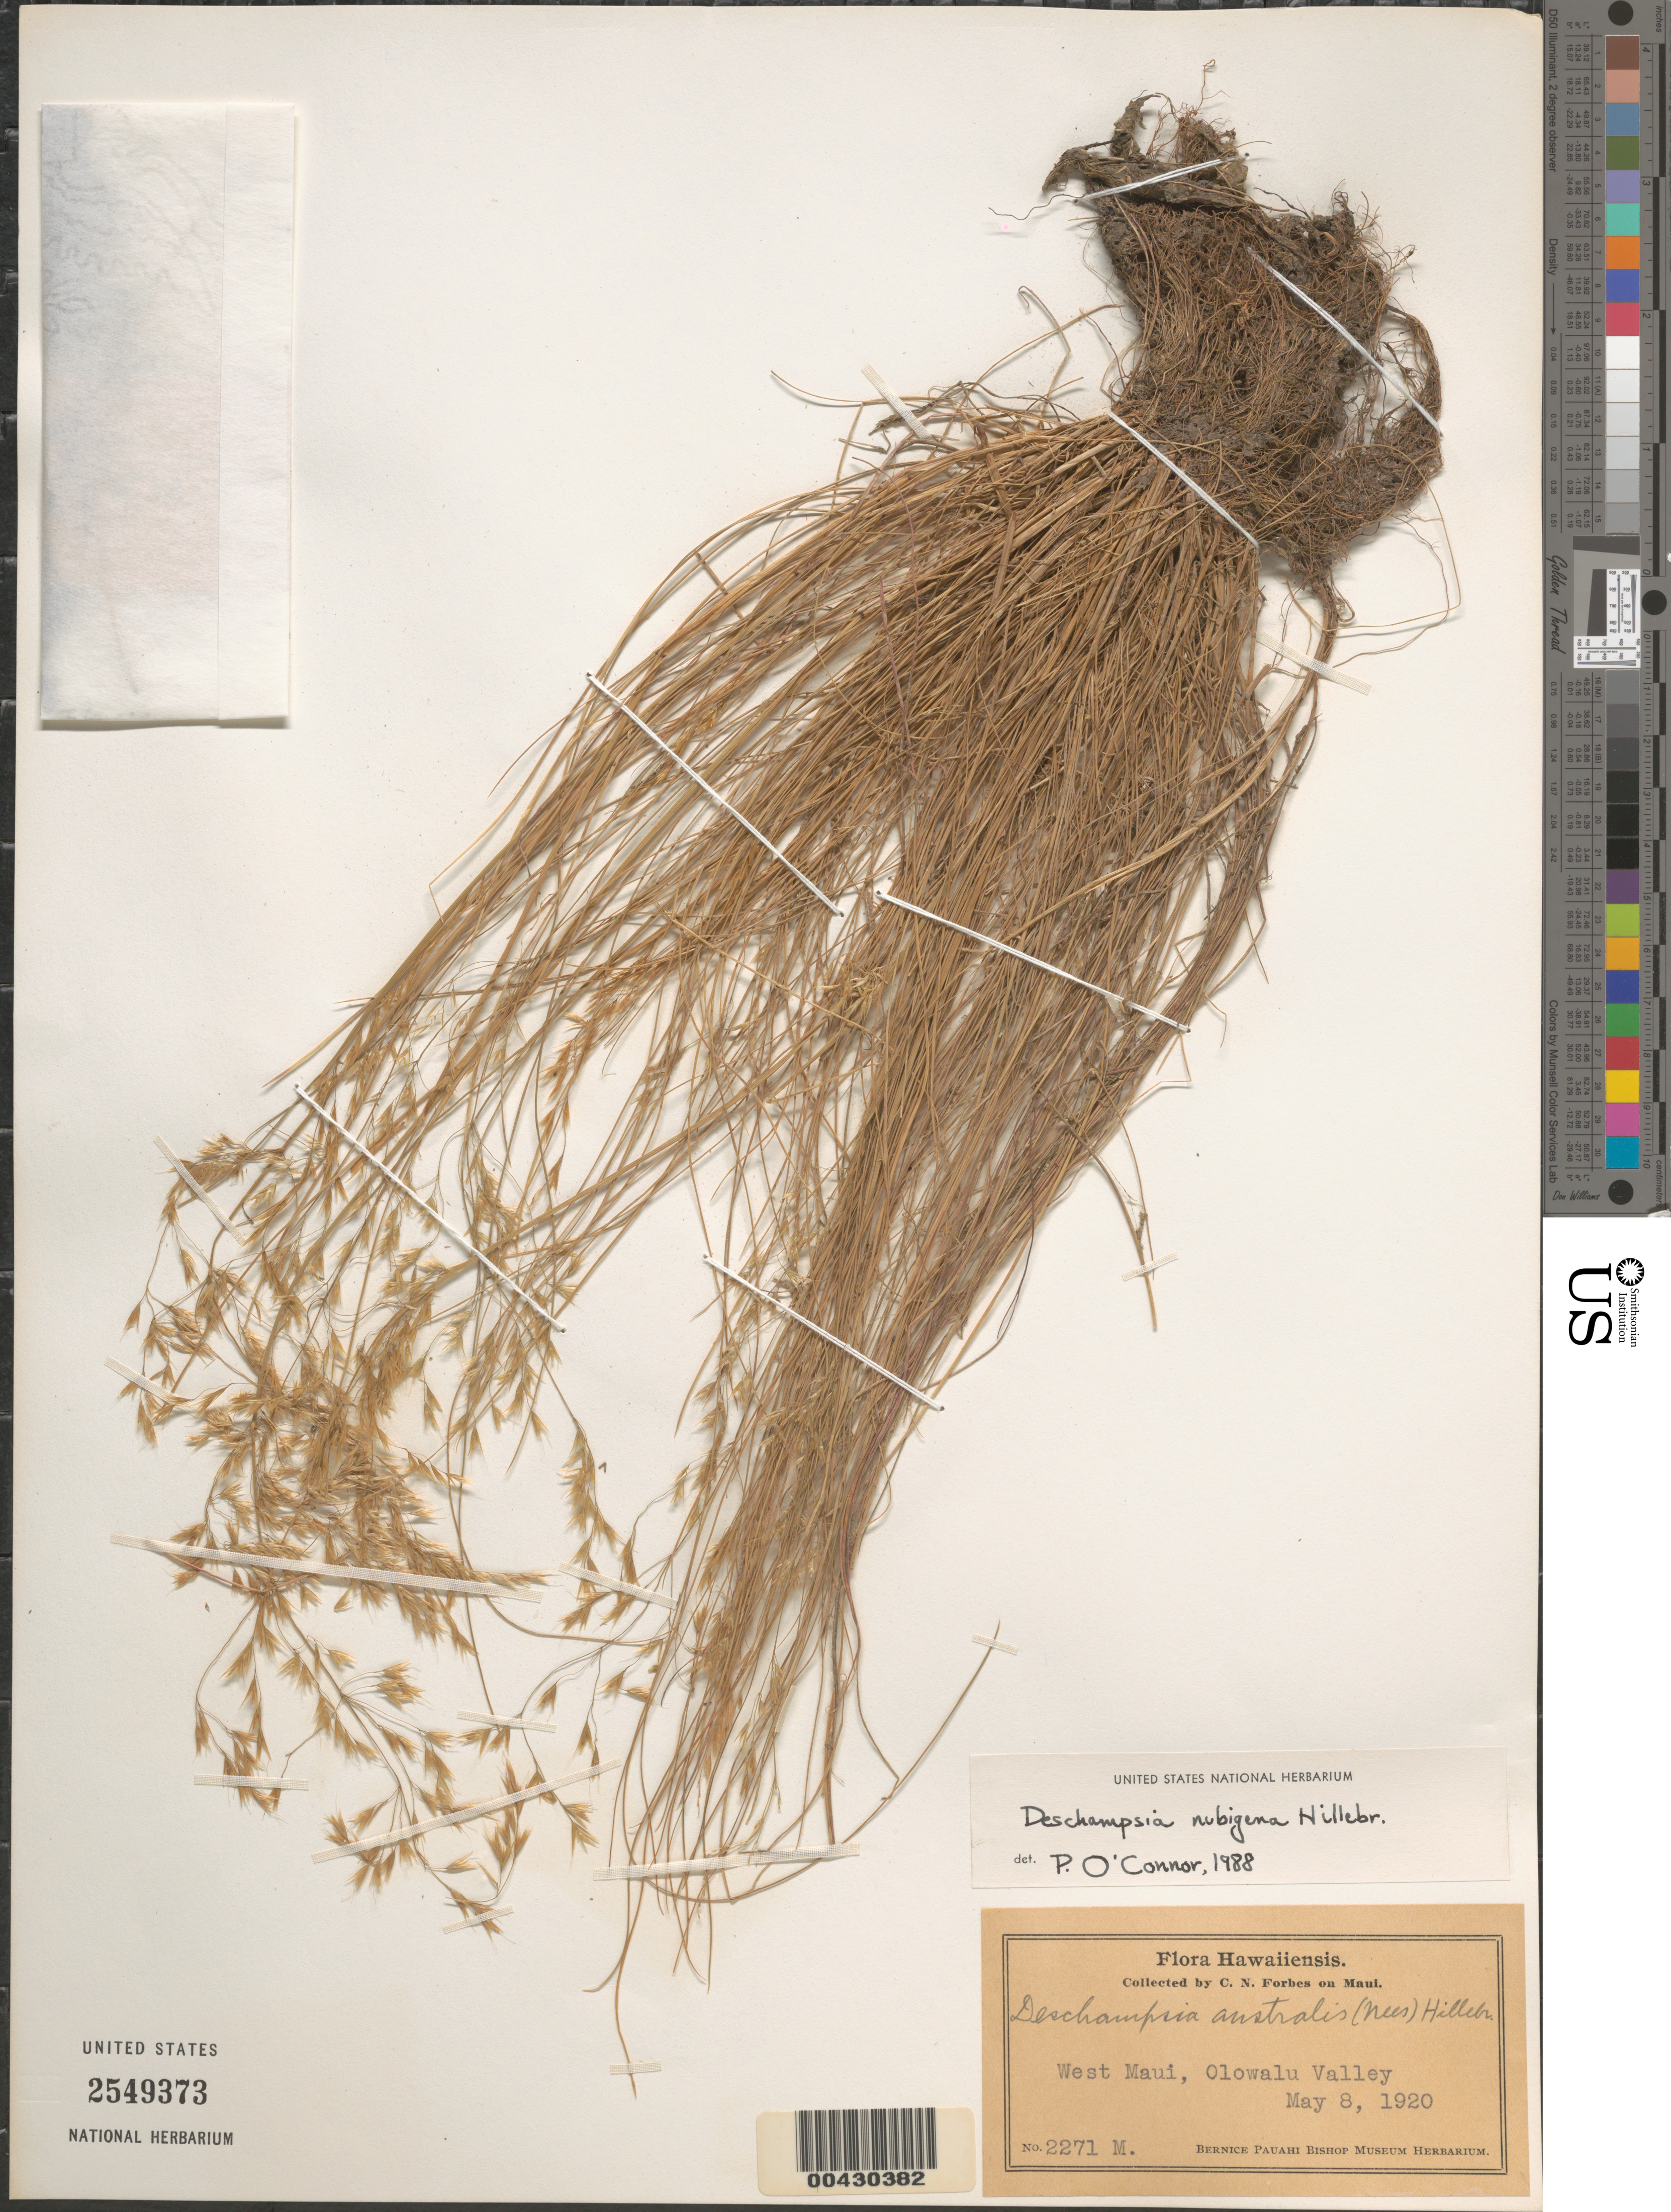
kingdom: Plantae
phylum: Tracheophyta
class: Liliopsida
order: Poales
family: Poaceae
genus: Deschampsia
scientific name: Deschampsia nubigena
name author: Hillebr.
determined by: O'Connor, P.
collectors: C. N. Forbes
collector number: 2271 M.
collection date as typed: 8 May 1920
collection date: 1920-05-08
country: United States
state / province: Hawaii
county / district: Maui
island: Maui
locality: W Maui, Olowalu Valley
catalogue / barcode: US 2549373